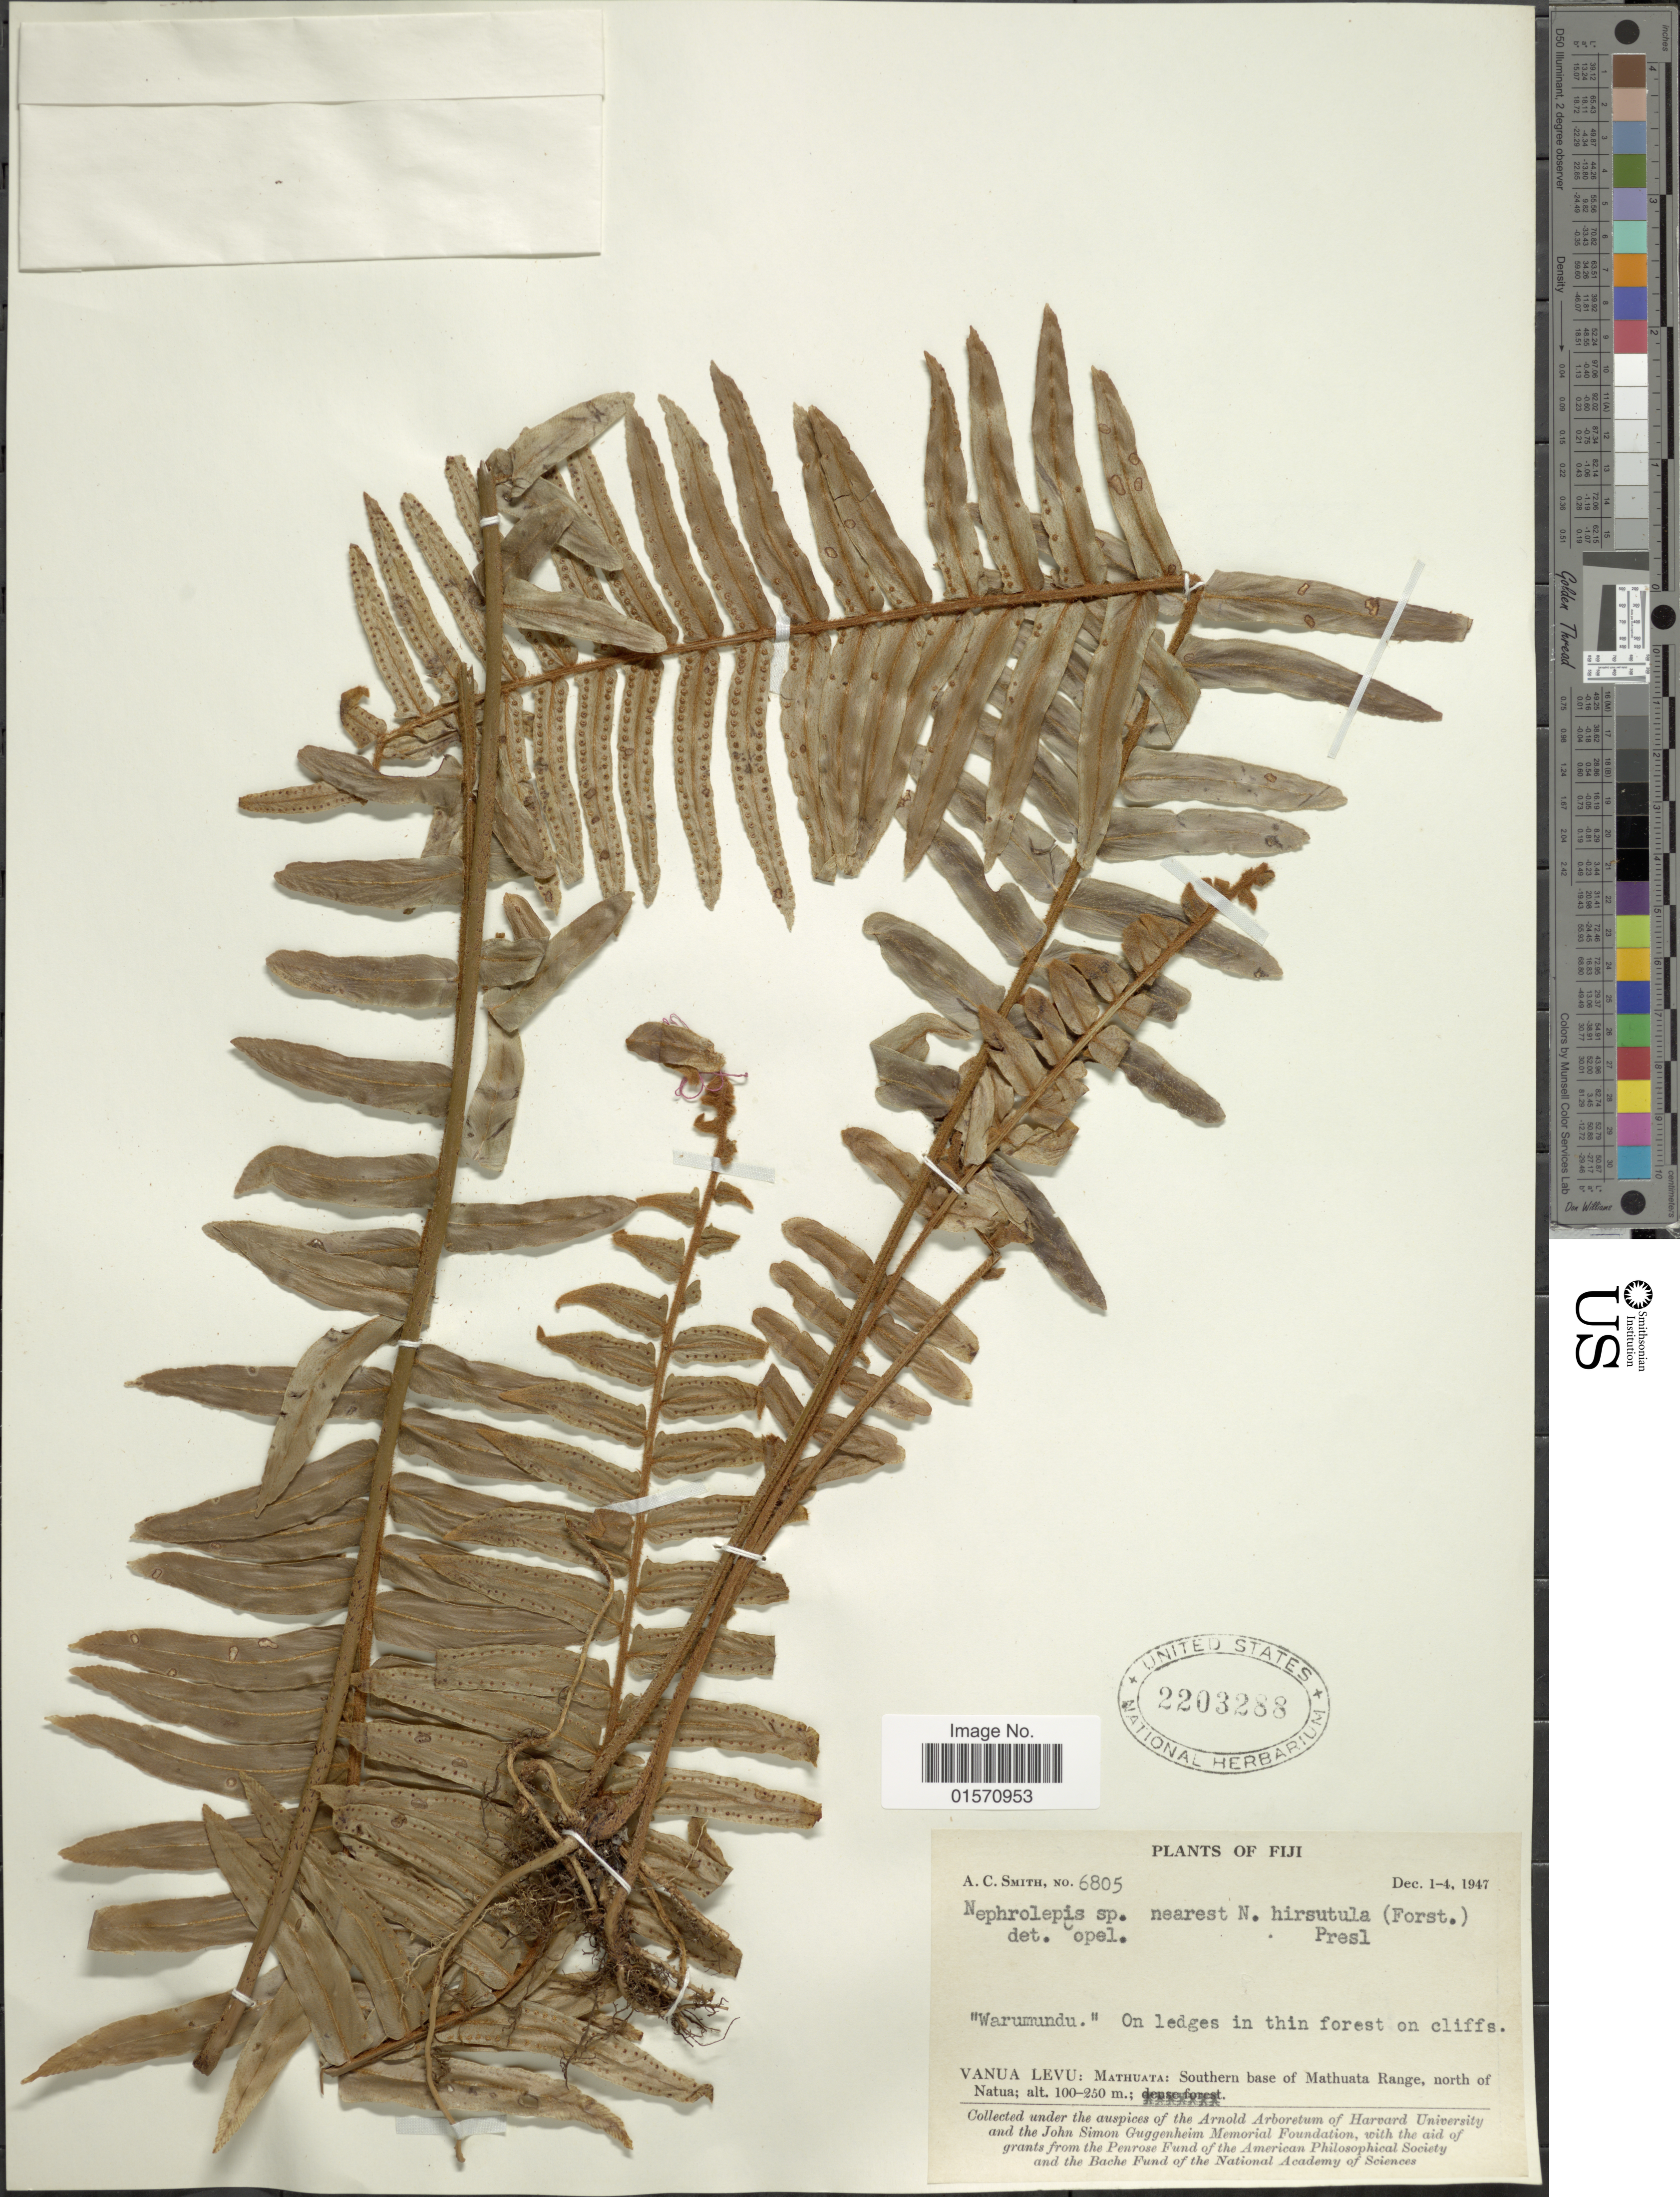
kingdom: Plantae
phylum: Tracheophyta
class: Polypodiopsida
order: Polypodiales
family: Nephrolepidaceae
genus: Nephrolepis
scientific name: Nephrolepis hirsutula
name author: (G. Forst.) C. Presl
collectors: A. C. Smith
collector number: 6805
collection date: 1947-12-01/1947-12-04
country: Fiji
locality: Waramundu.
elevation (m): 100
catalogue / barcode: US 2203288